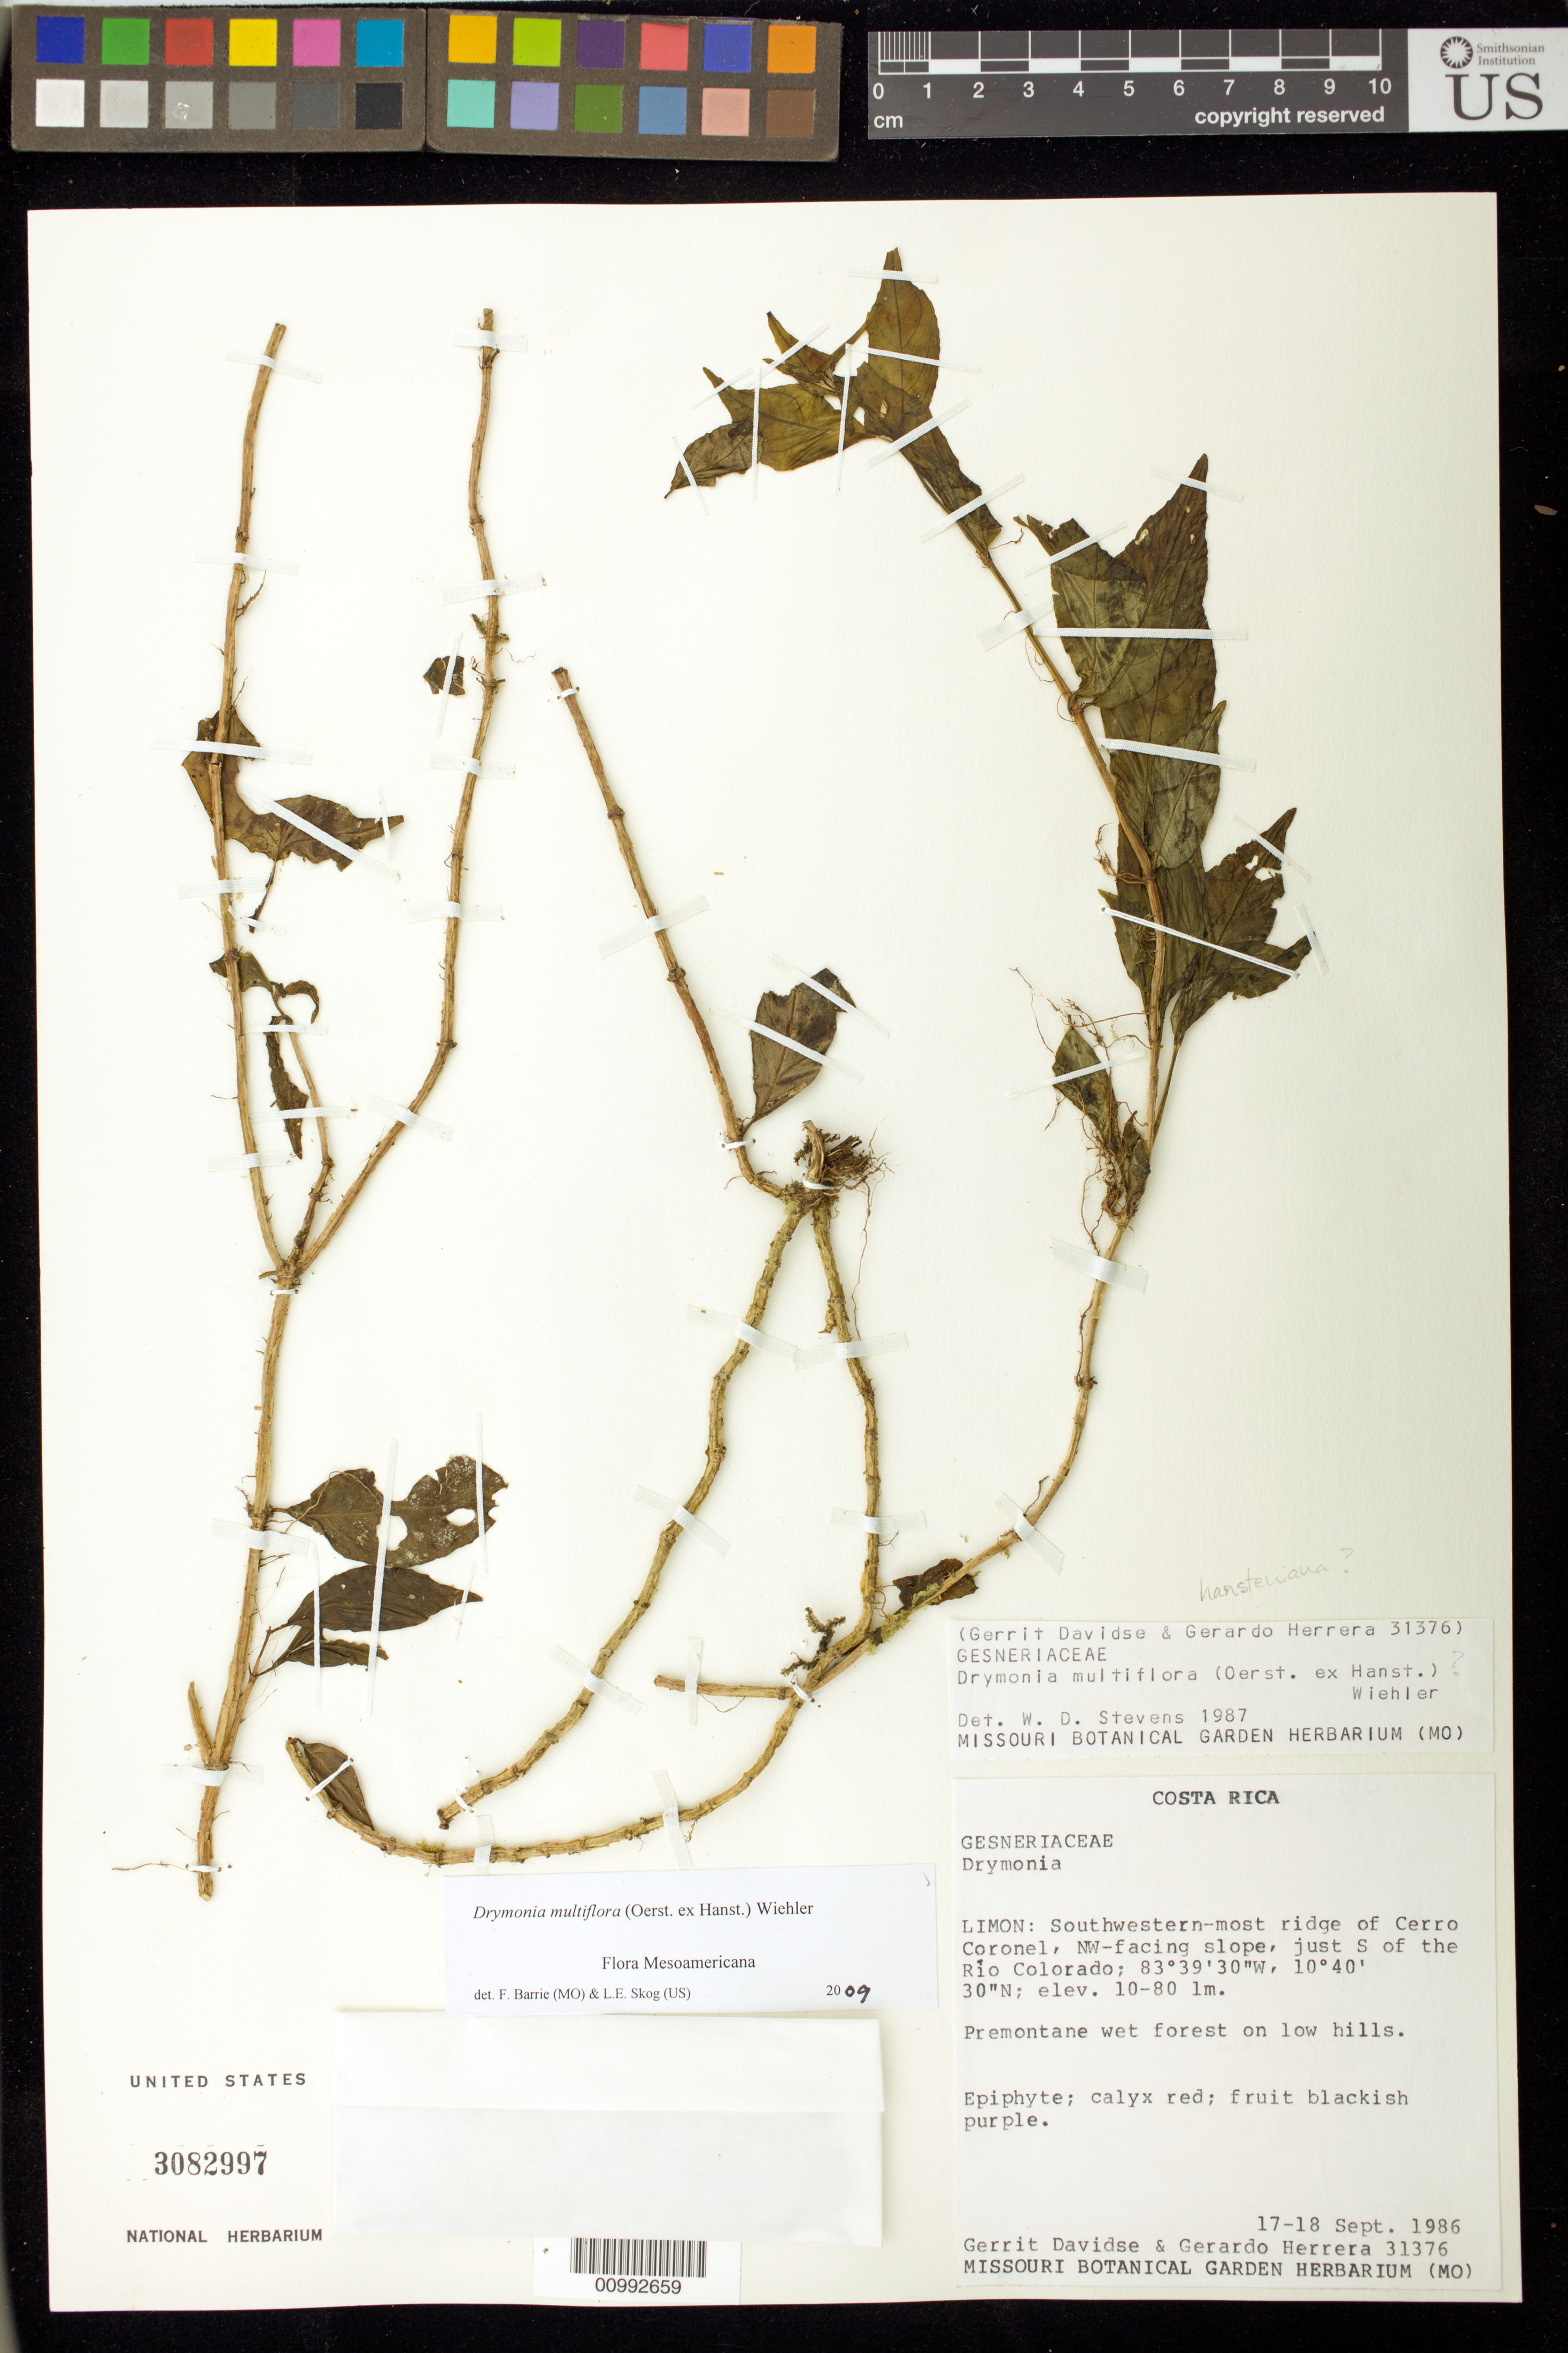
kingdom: Plantae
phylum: Tracheophyta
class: Magnoliopsida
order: Lamiales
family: Gesneriaceae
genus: Drymonia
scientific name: Drymonia multiflora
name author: (Oerst. ex Hanst.) Wiehler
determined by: Barrie, F. R.; Skog, Laurence E.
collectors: G. Davidse & G. Herrera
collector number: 31376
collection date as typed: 17-18 Sep 1986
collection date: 1986-09-17/1986-09-18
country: Costa Rica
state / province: Limón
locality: Limon: southwestern-most ridge of Cerro Coronel, NW-facing slope, just S of the Rio Colorado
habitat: NW-facing slope, premontane wet forest on low hills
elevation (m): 10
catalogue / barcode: US 3082997